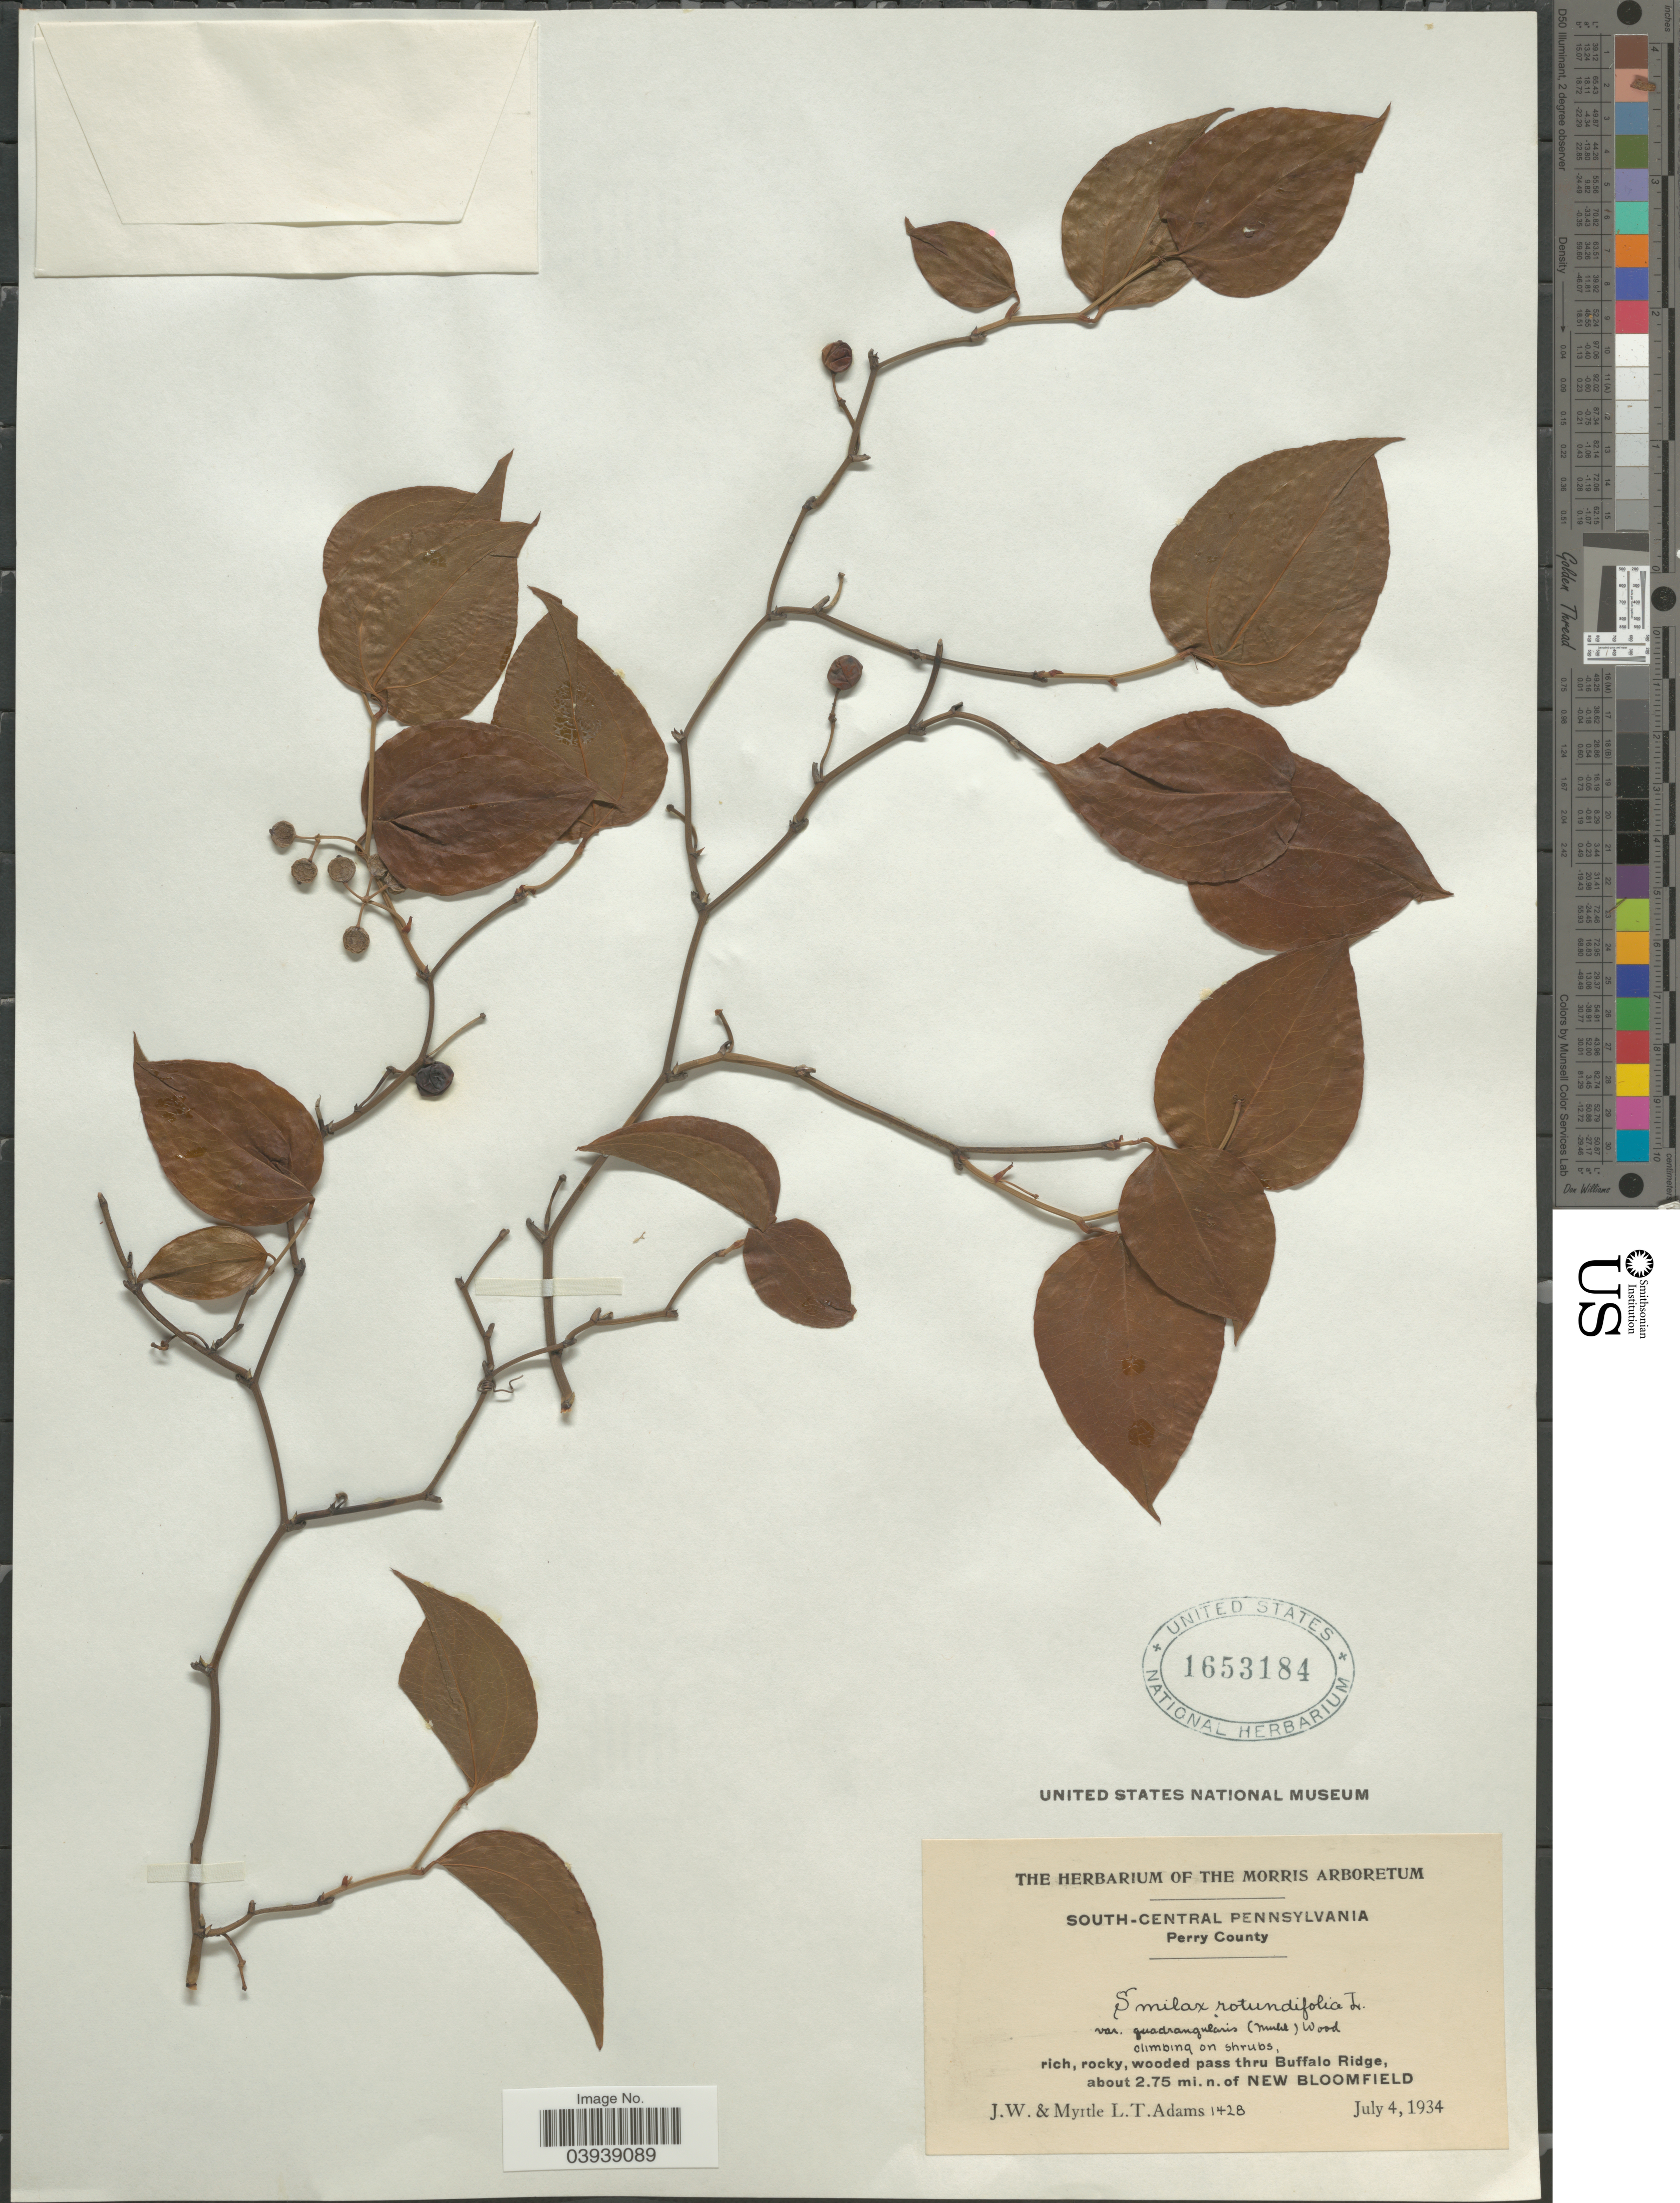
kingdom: Plantae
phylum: Tracheophyta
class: Liliopsida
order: Liliales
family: Smilacaceae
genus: Smilax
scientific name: Smilax rotundifolia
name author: L.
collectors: J. Adams & M. Adams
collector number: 1428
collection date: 1934-07-04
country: United States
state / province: Pennsylvania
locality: South-Central Pennsylvania. Perry County. Climbing on shrubs, rich, rocky, wooded pass thru Buffalo Ridge, about 2.75 mi. n. of New Bloomfield.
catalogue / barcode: US 1653184